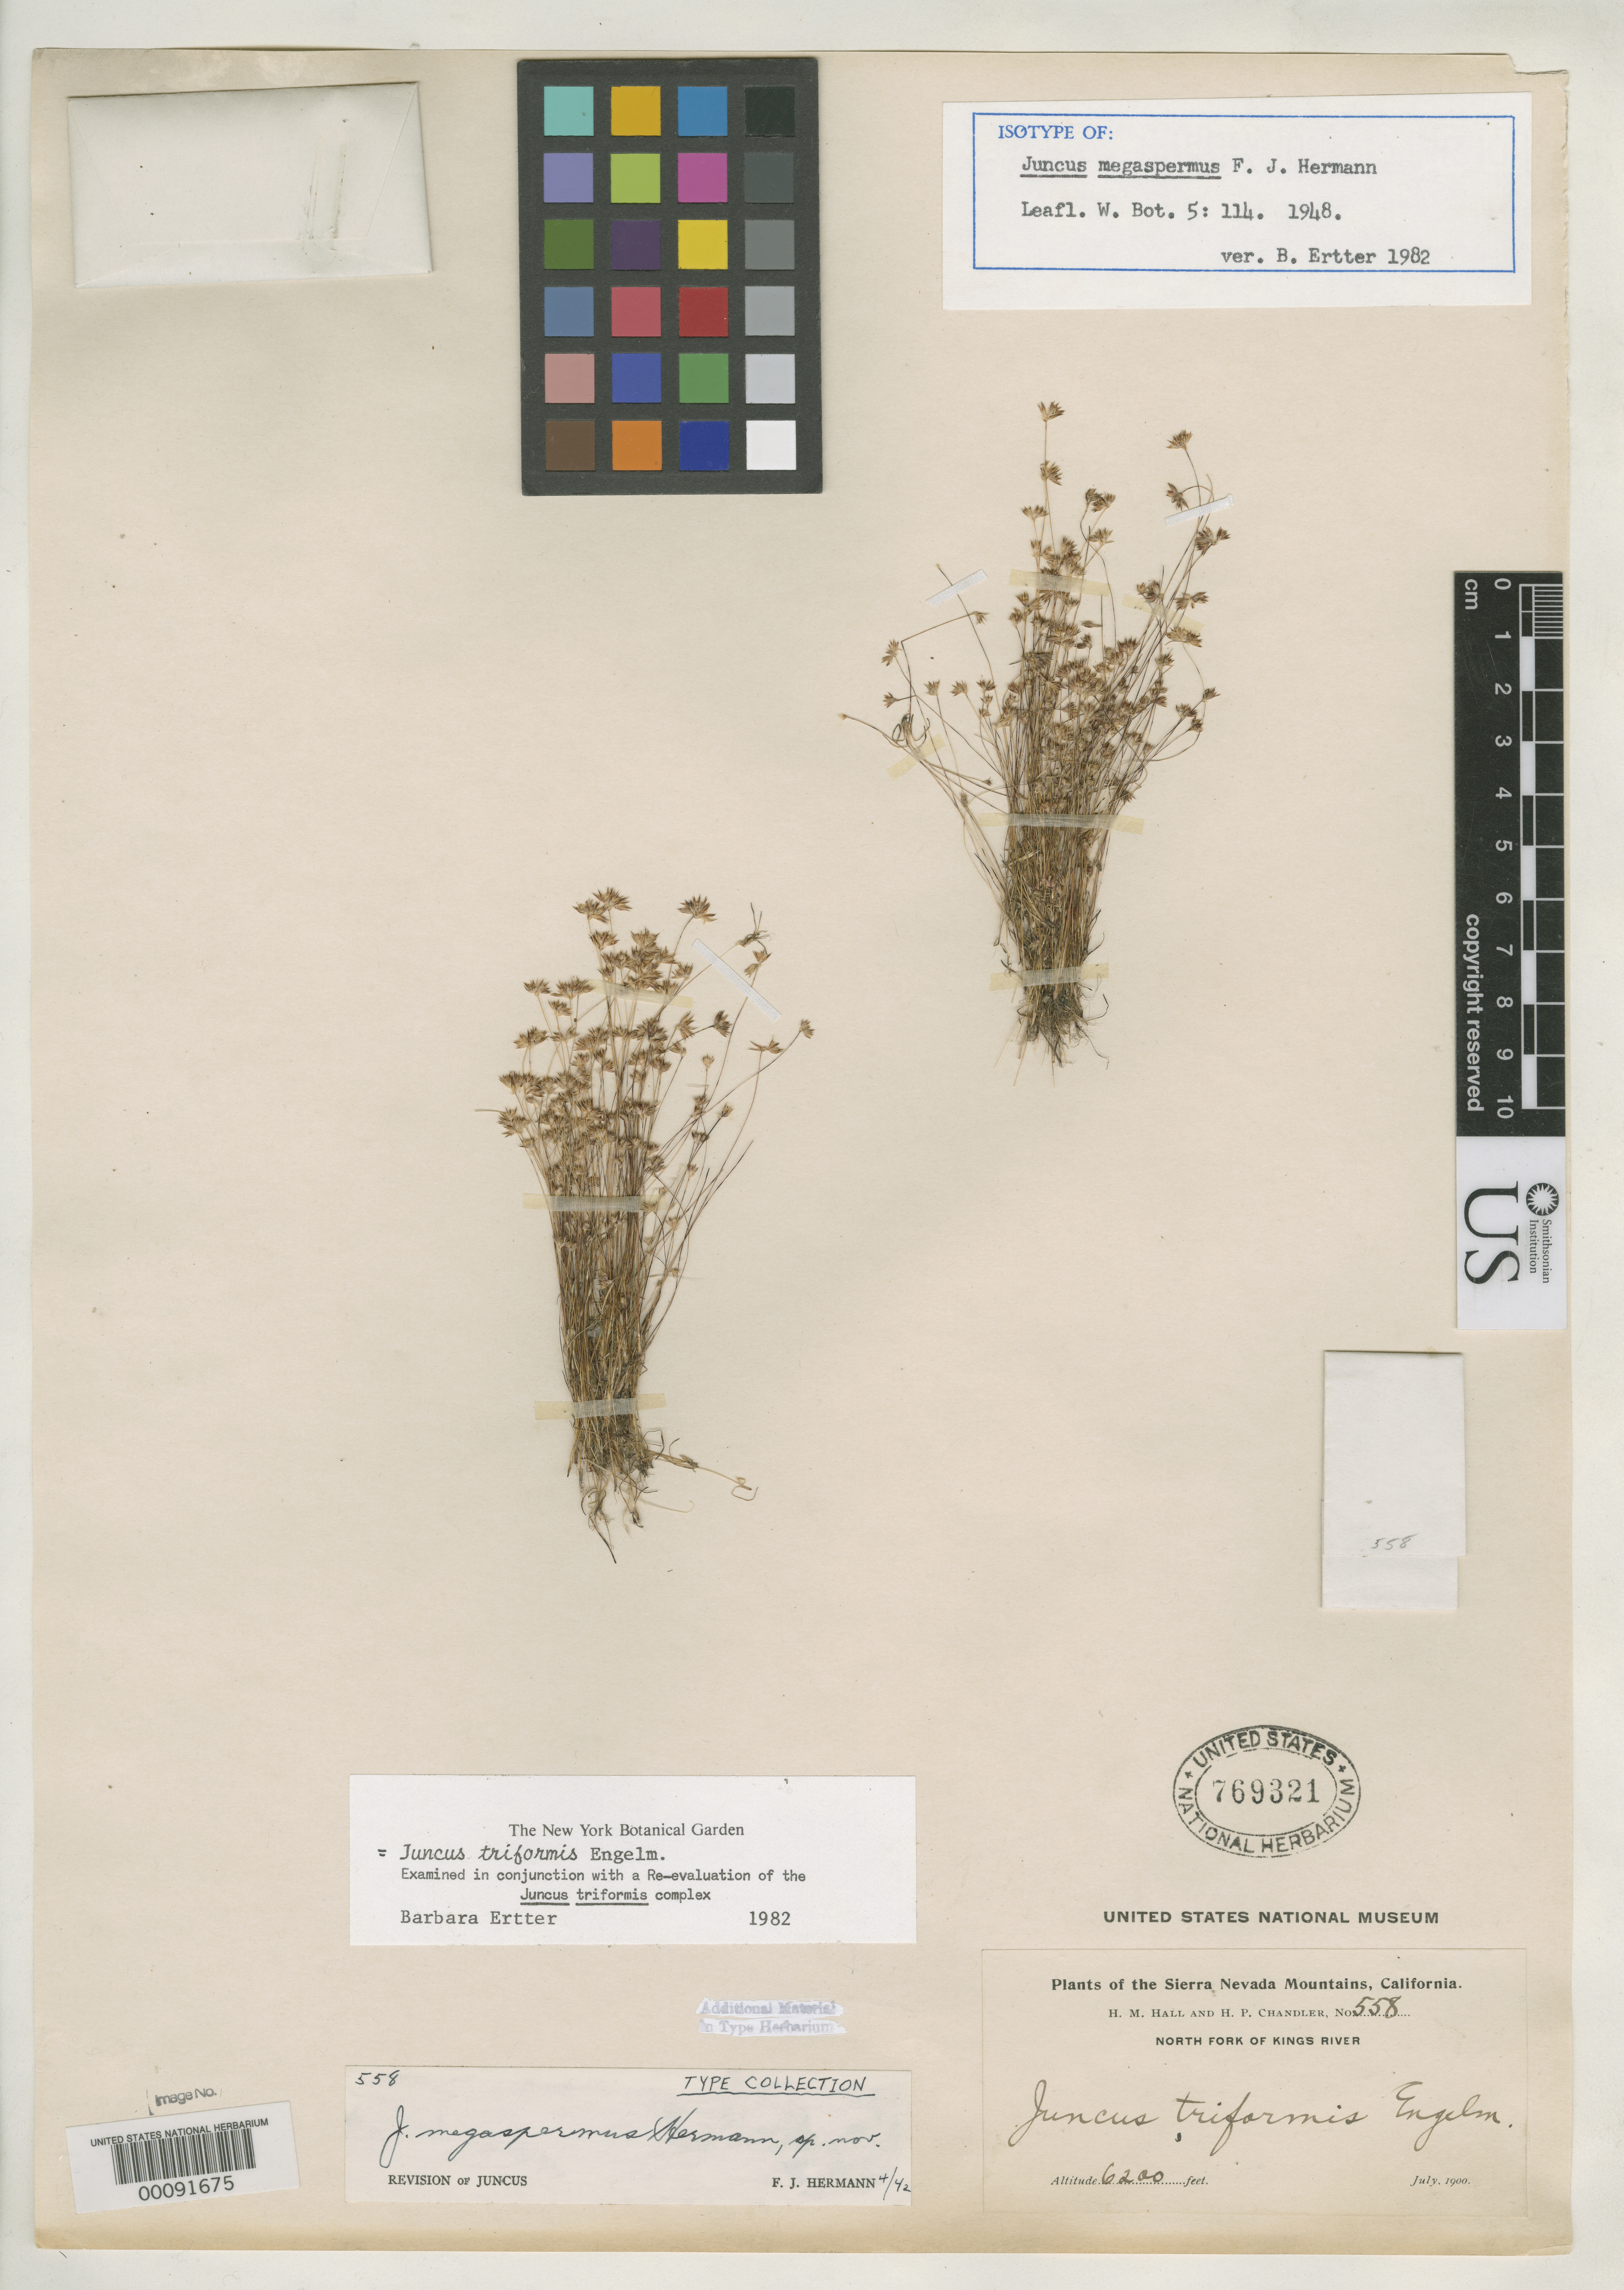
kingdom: Plantae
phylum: Tracheophyta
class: Liliopsida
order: Poales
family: Juncaceae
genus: Juncus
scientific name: Juncus megaspermus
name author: F.J. Herm.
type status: Isotype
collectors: H. M. Hall & H. Chandler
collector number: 558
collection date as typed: Jul 1900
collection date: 1900-07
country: United States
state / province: California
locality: Sierra Nevada Mts., N fork of Kings River.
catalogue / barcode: US 769321